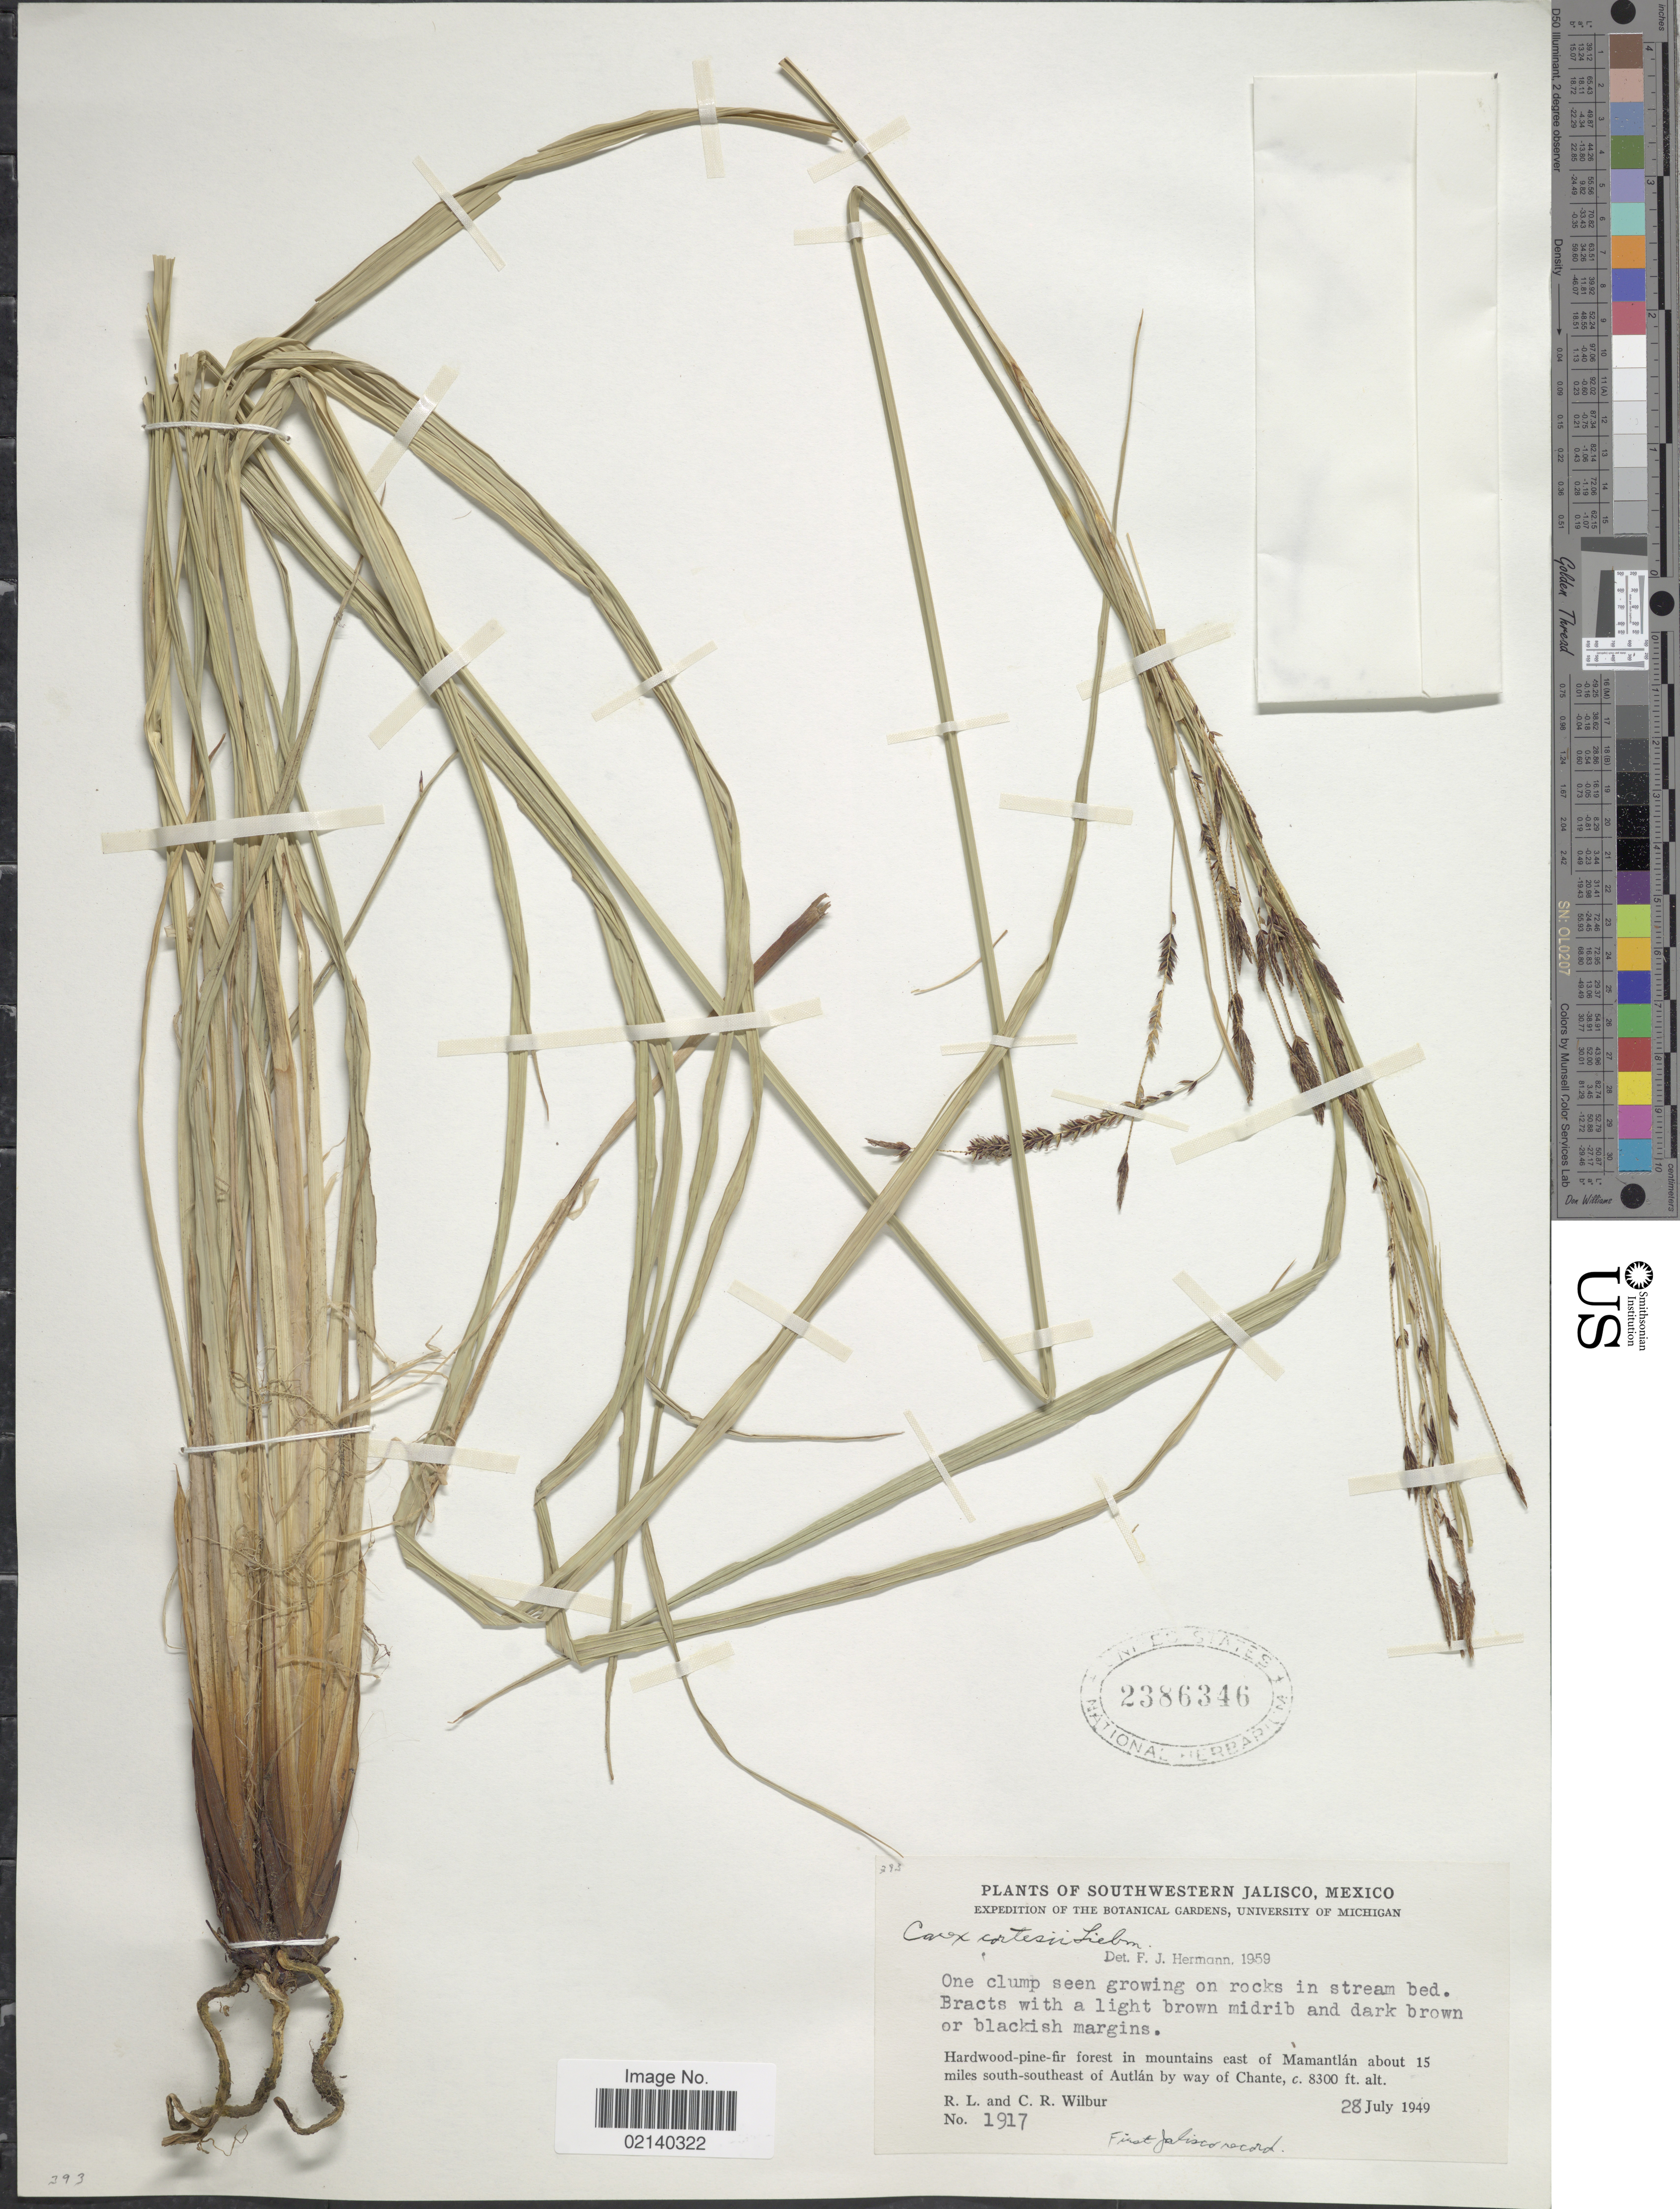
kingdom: Plantae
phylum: Tracheophyta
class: Liliopsida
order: Poales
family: Cyperaceae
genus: Carex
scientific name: Carex cortesii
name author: Liebm.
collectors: R. L. Wilbur & C. Wilbur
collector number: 1917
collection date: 1949-07-28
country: Mexico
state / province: Jalisco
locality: Southwestern Jalisco., in mountains east of Mamantlan about 15 miles south-southeast of Autlan by way of Chante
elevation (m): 2530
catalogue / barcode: US 2386346